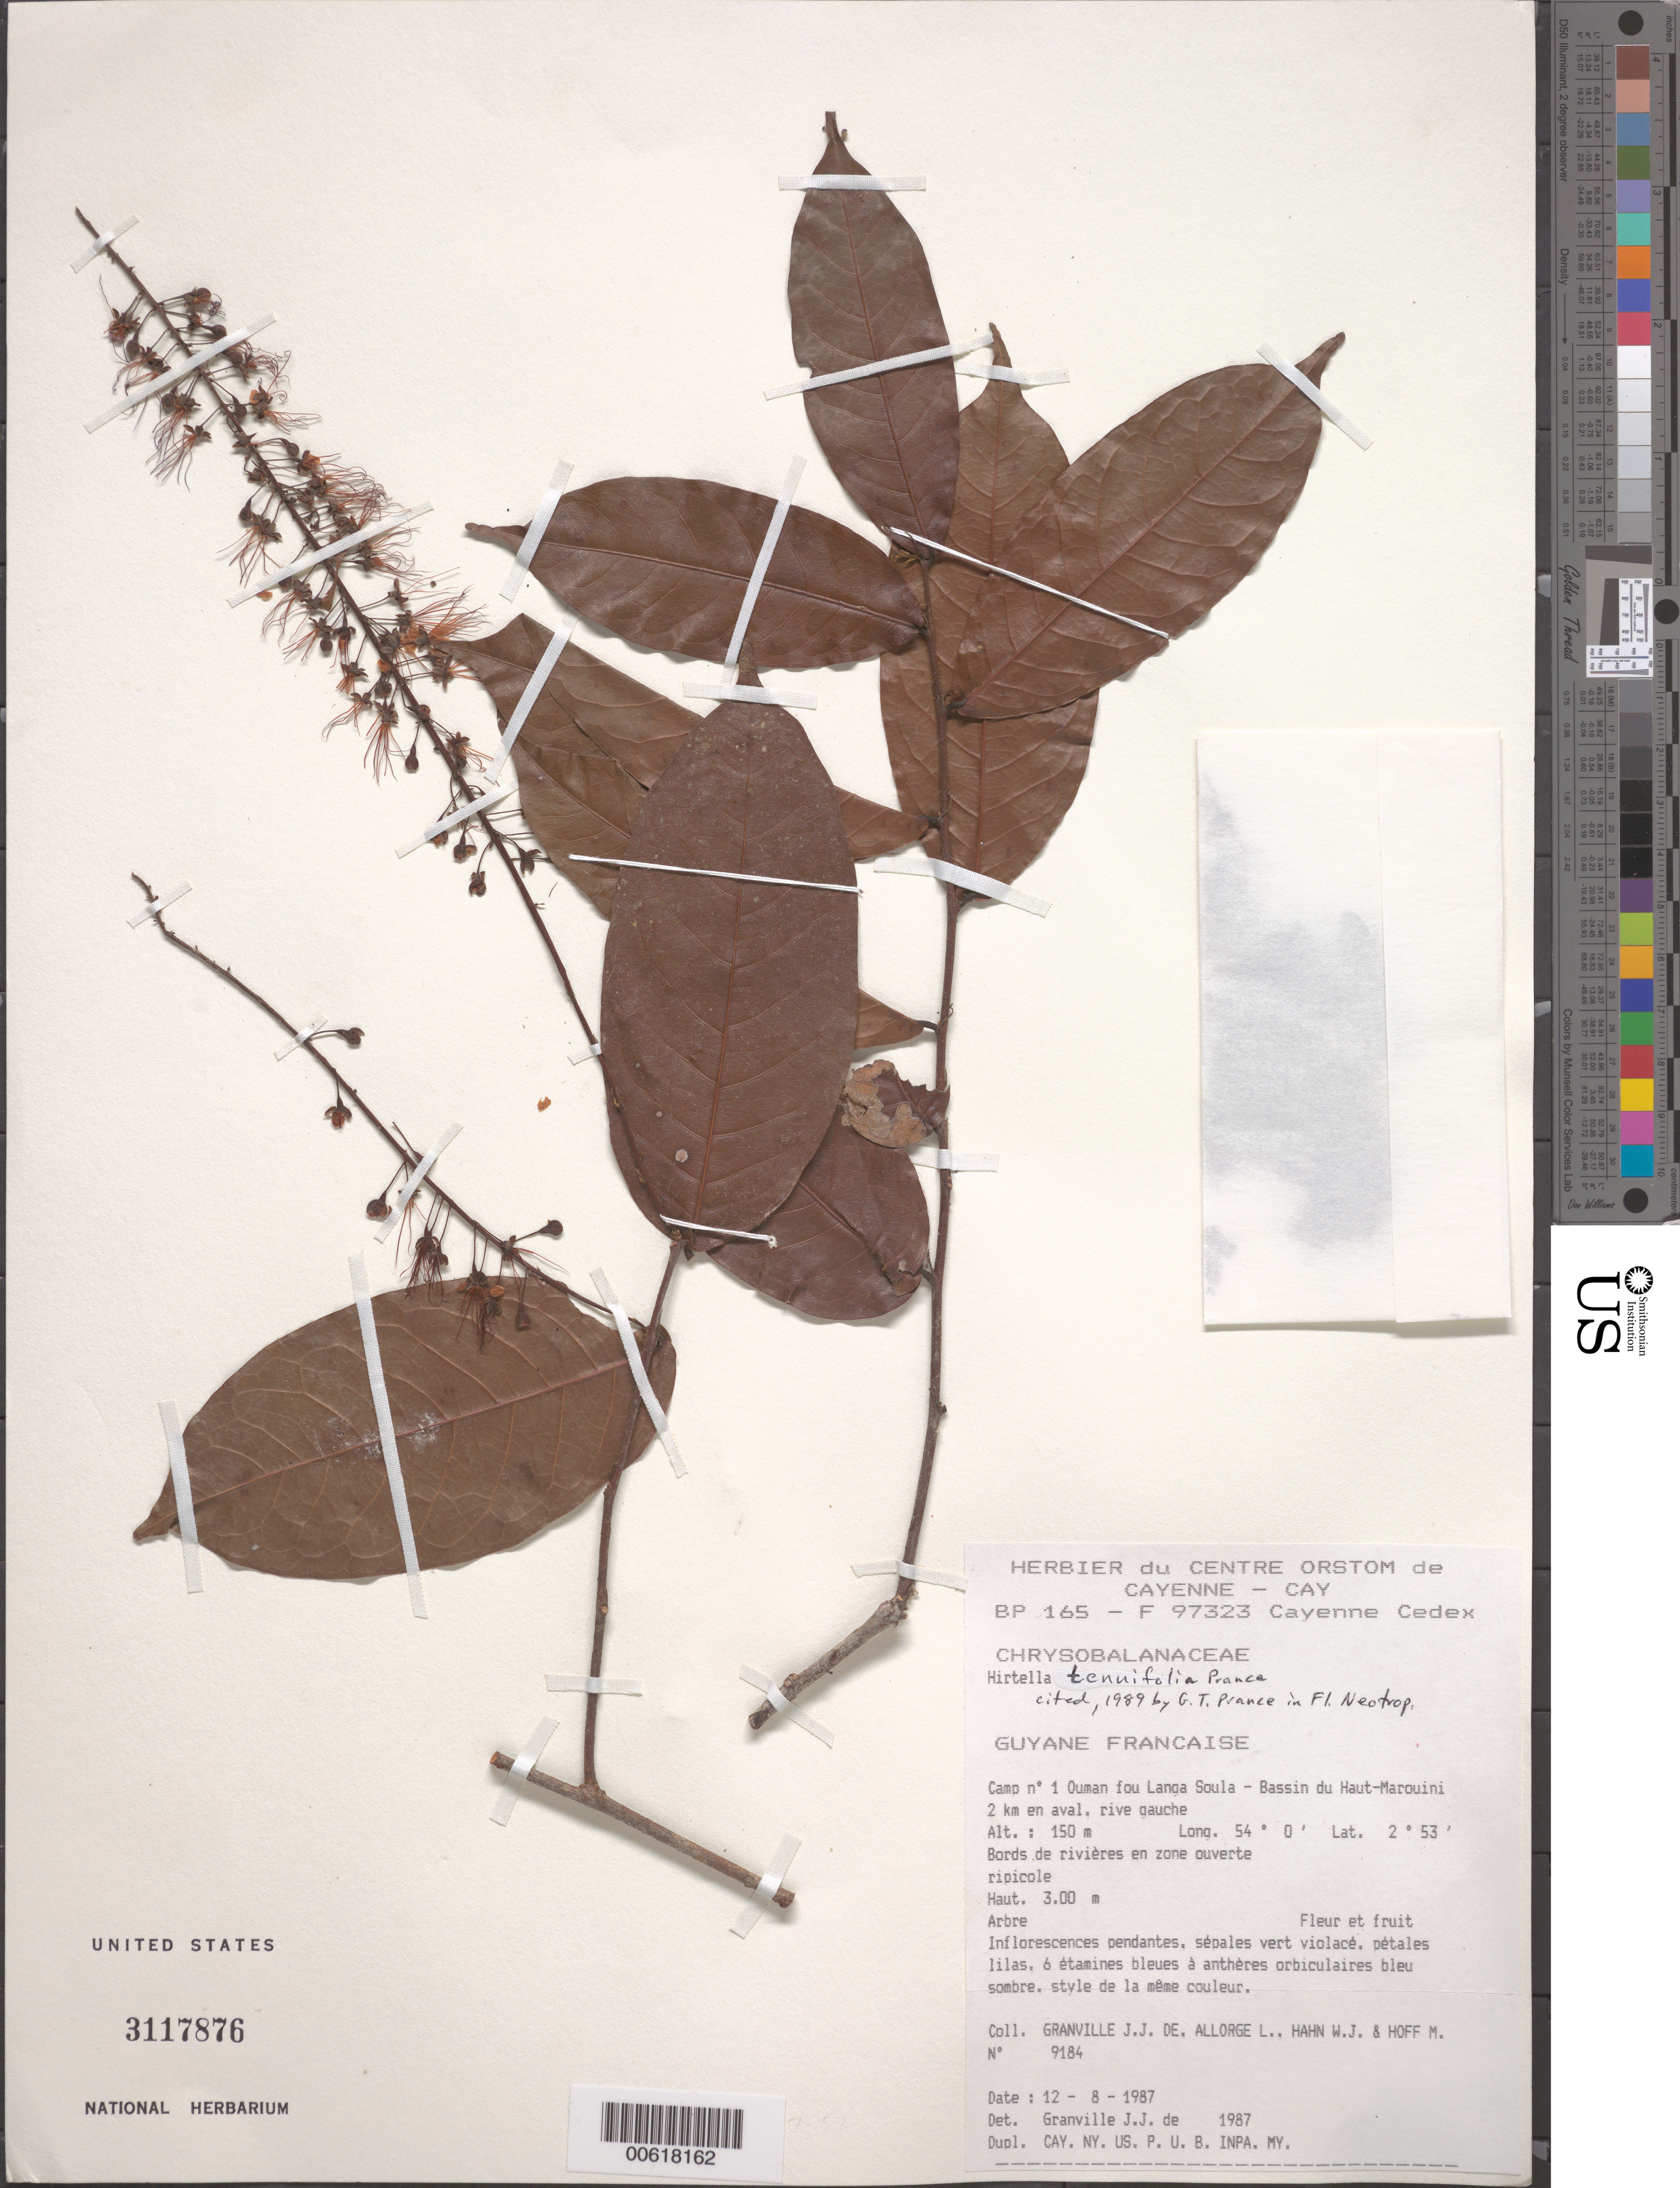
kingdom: Plantae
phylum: Tracheophyta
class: Magnoliopsida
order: Malpighiales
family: Chrysobalanaceae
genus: Hirtella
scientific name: Hirtella tenuifolia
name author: Prance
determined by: Granville, J. J. de, (CAY), Institut de Recherche pour le Developpement (IRD) (FRENCH GUIANA)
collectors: J.-J. de Granville, L. Allorge, W. J. Hahn & M. Hoff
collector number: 9184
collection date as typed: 12-Aug-87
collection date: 1987-08-12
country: French Guiana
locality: Camp #1, Ouman fou Langa Soula, Bassin du Haut-Marouini. 2 km en aval. Rive gauche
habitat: Bords de rivieres en zone ouverte ripicole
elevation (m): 150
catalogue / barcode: US 3117876